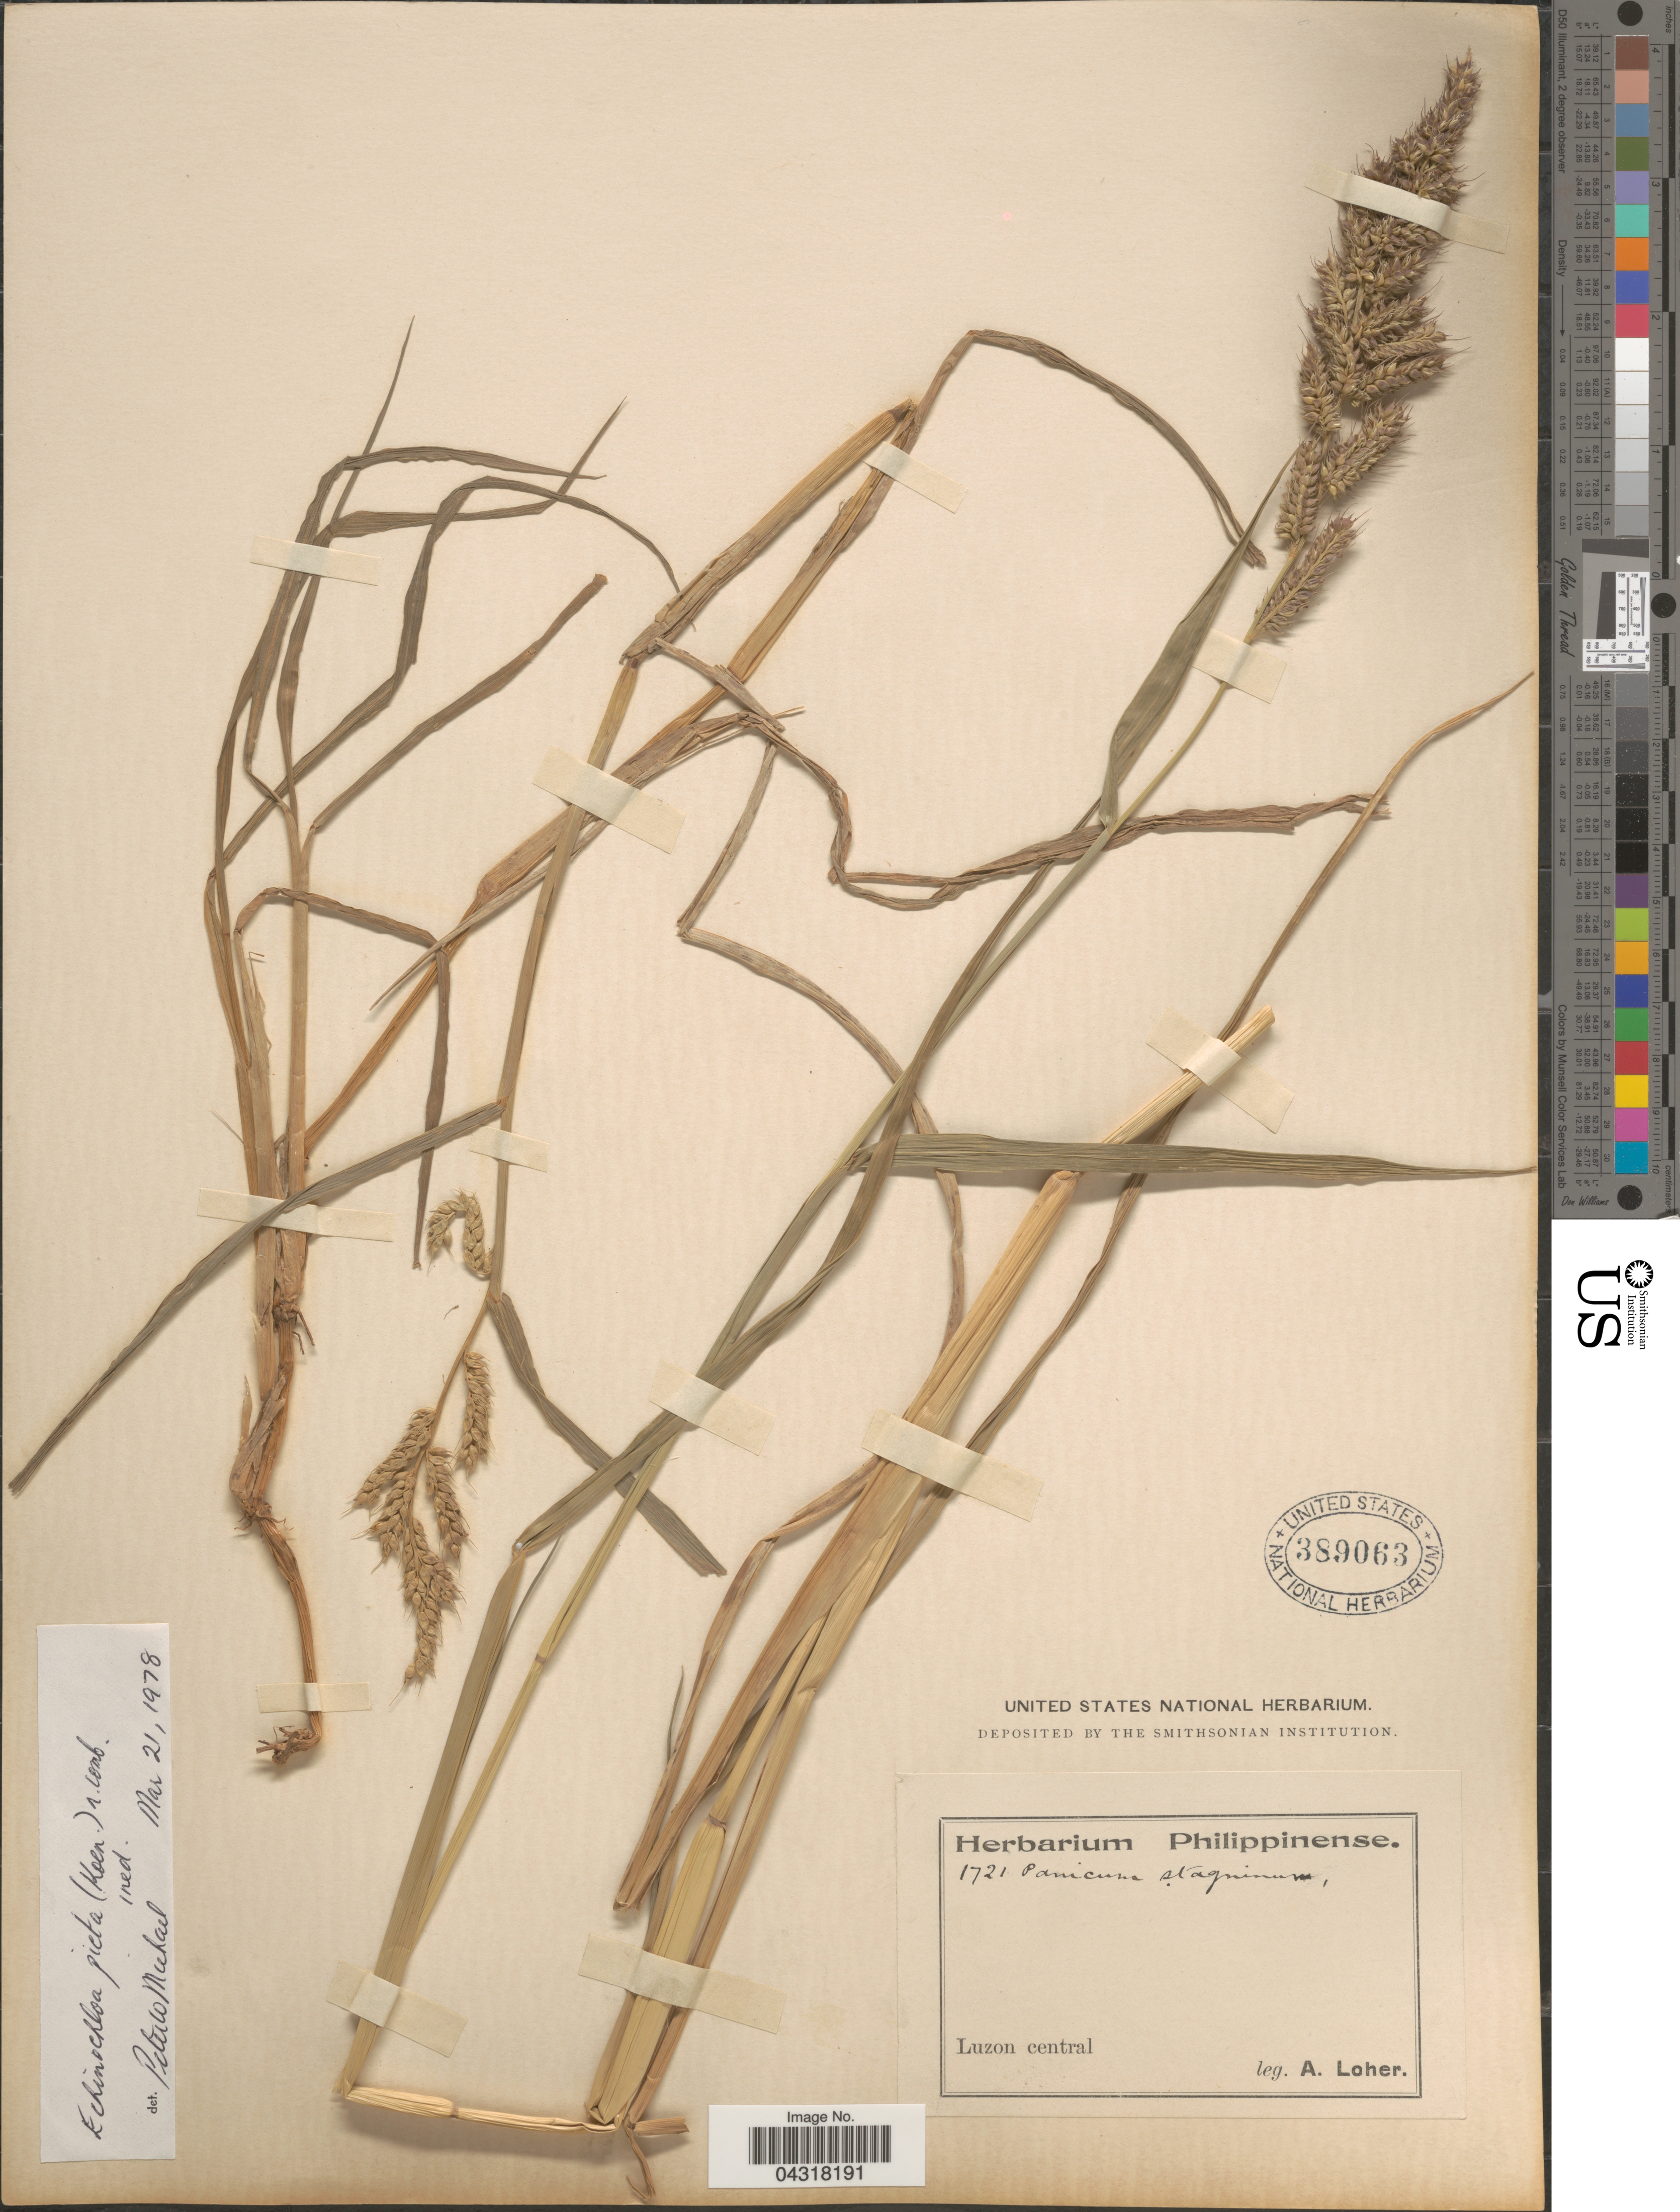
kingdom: Plantae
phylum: Tracheophyta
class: Liliopsida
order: Poales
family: Poaceae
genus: Echinochloa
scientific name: Echinochloa picta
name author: (K.D. Koenig) Michael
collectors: A. Loher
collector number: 1721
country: Philippines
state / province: Central Luzon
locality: Luzon central.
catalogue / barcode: US 389063